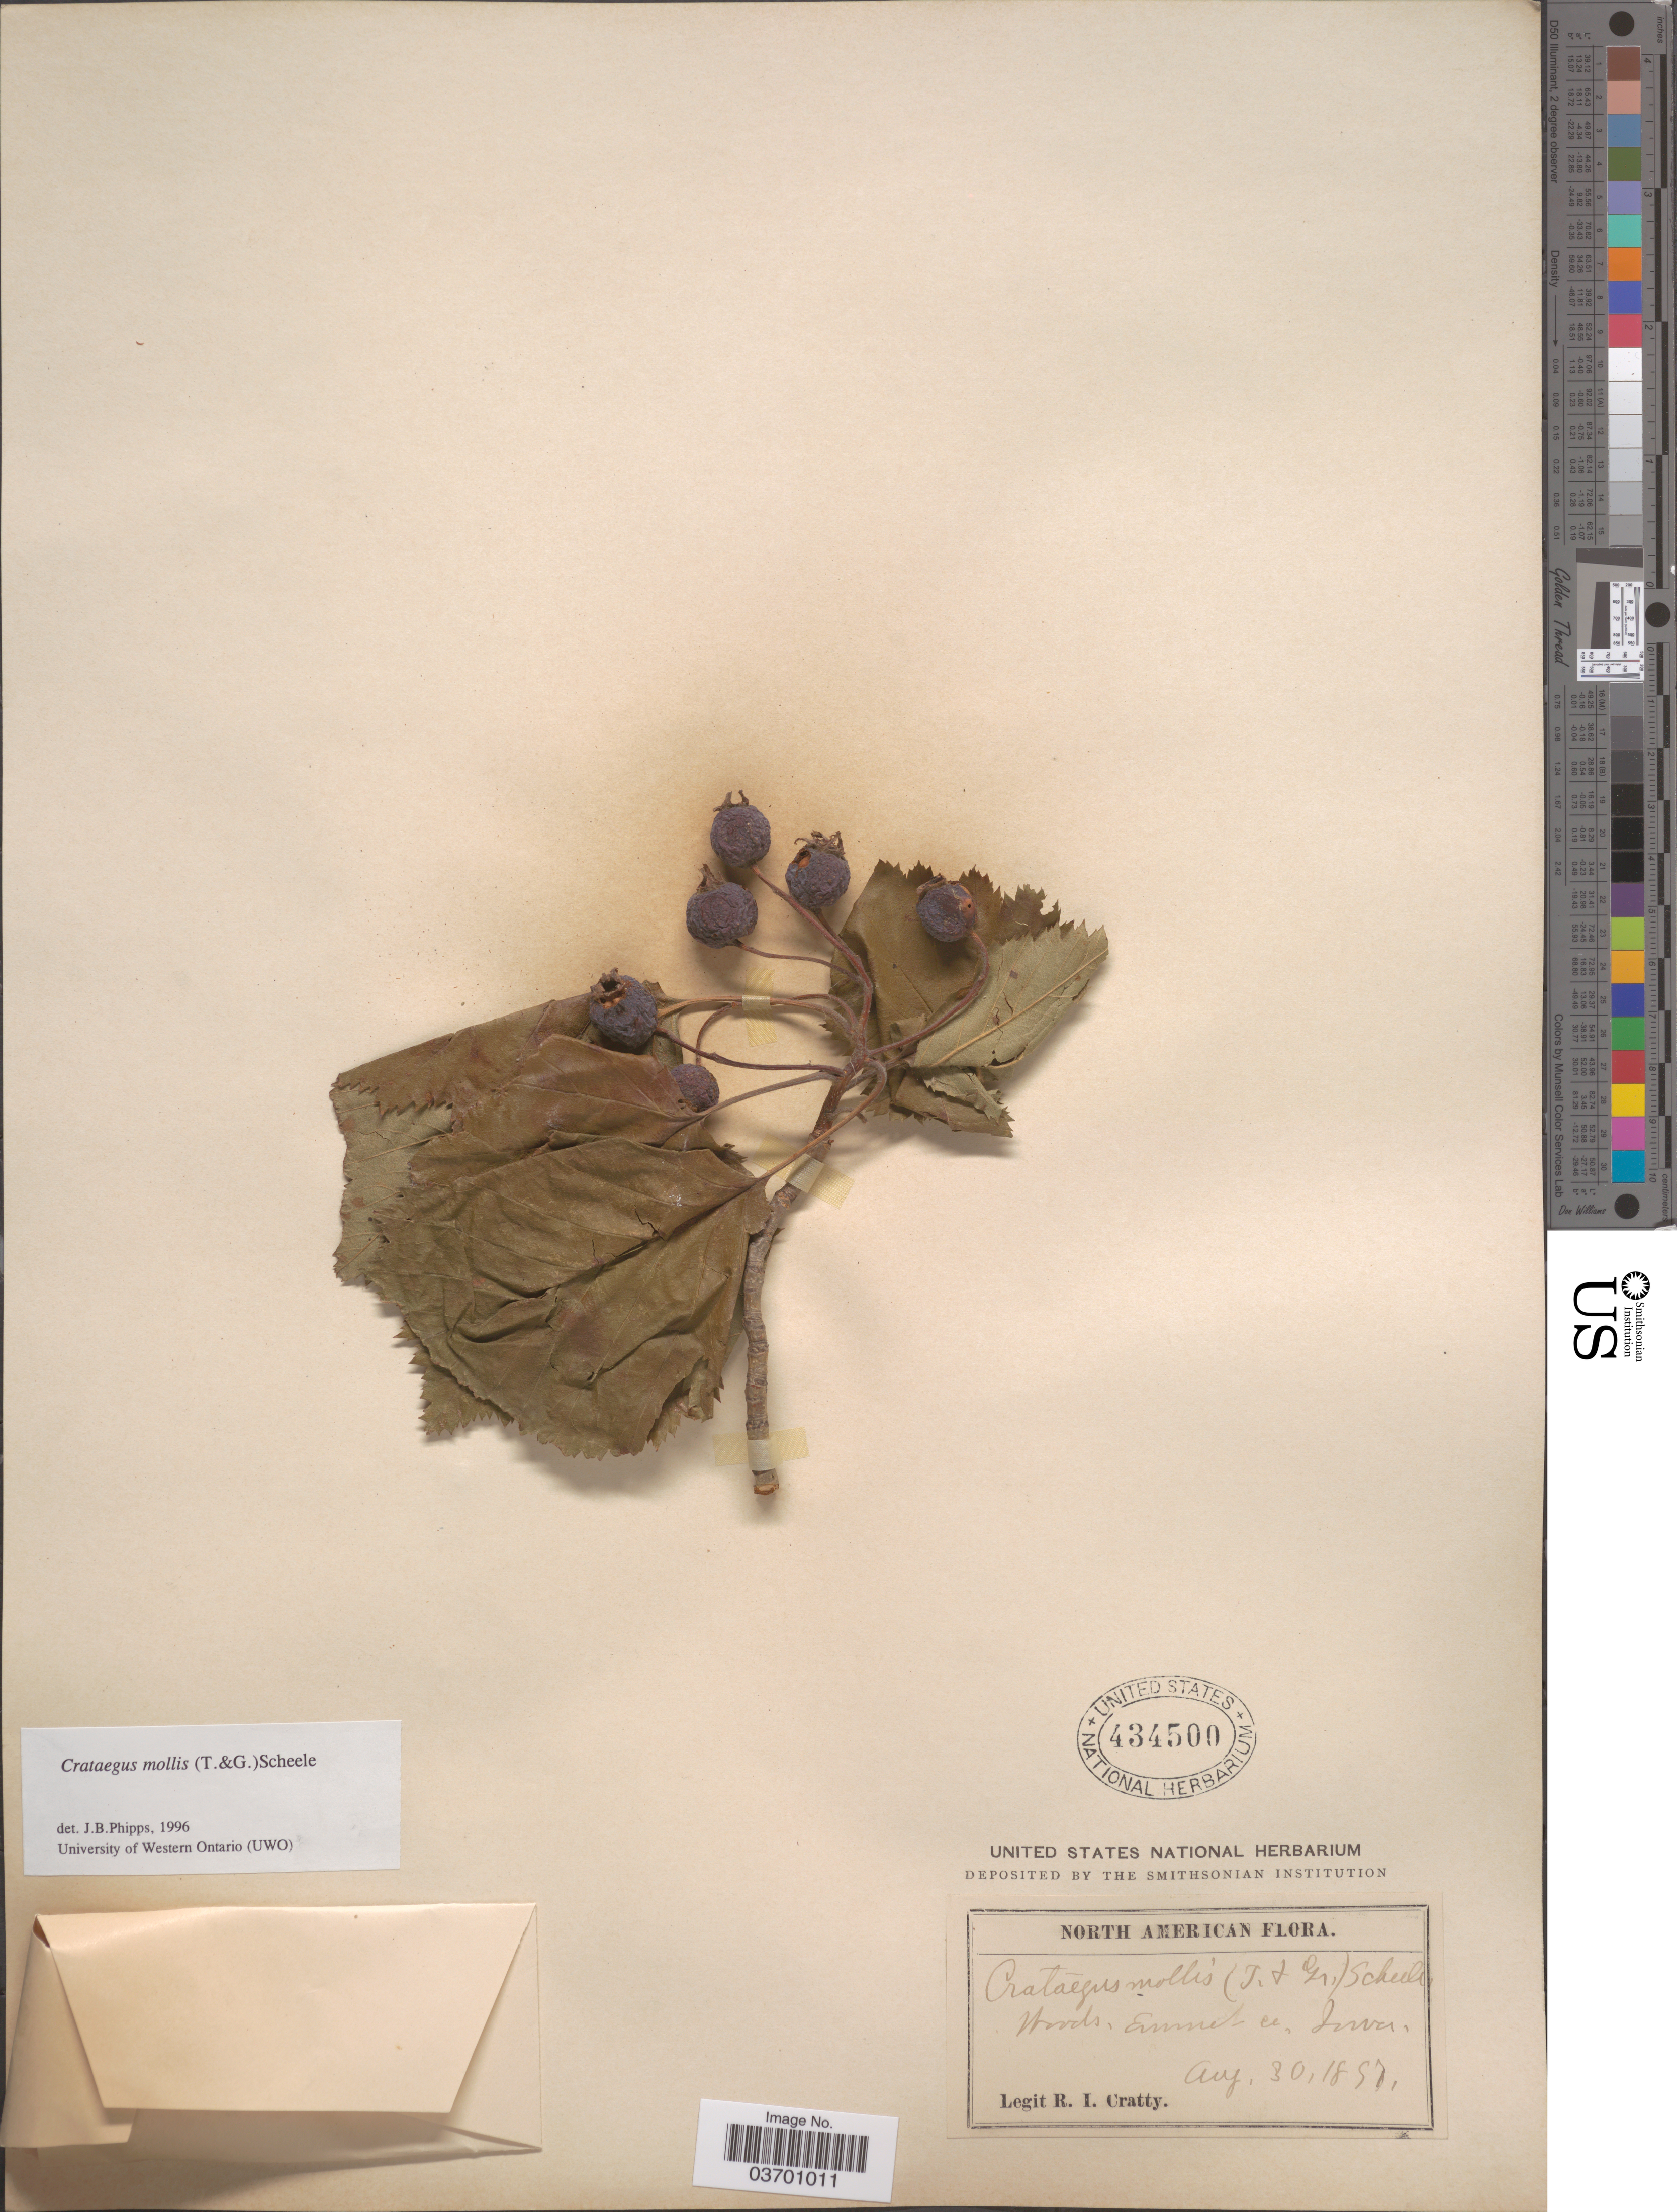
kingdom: Plantae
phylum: Tracheophyta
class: Magnoliopsida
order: Rosales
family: Rosaceae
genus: Crataegus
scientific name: Crataegus mollis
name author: (Torr. & A. Gray) Scheele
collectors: R. Cratty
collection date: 1896-08-30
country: United States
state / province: Iowa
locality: Emmet Co.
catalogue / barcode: US 434500